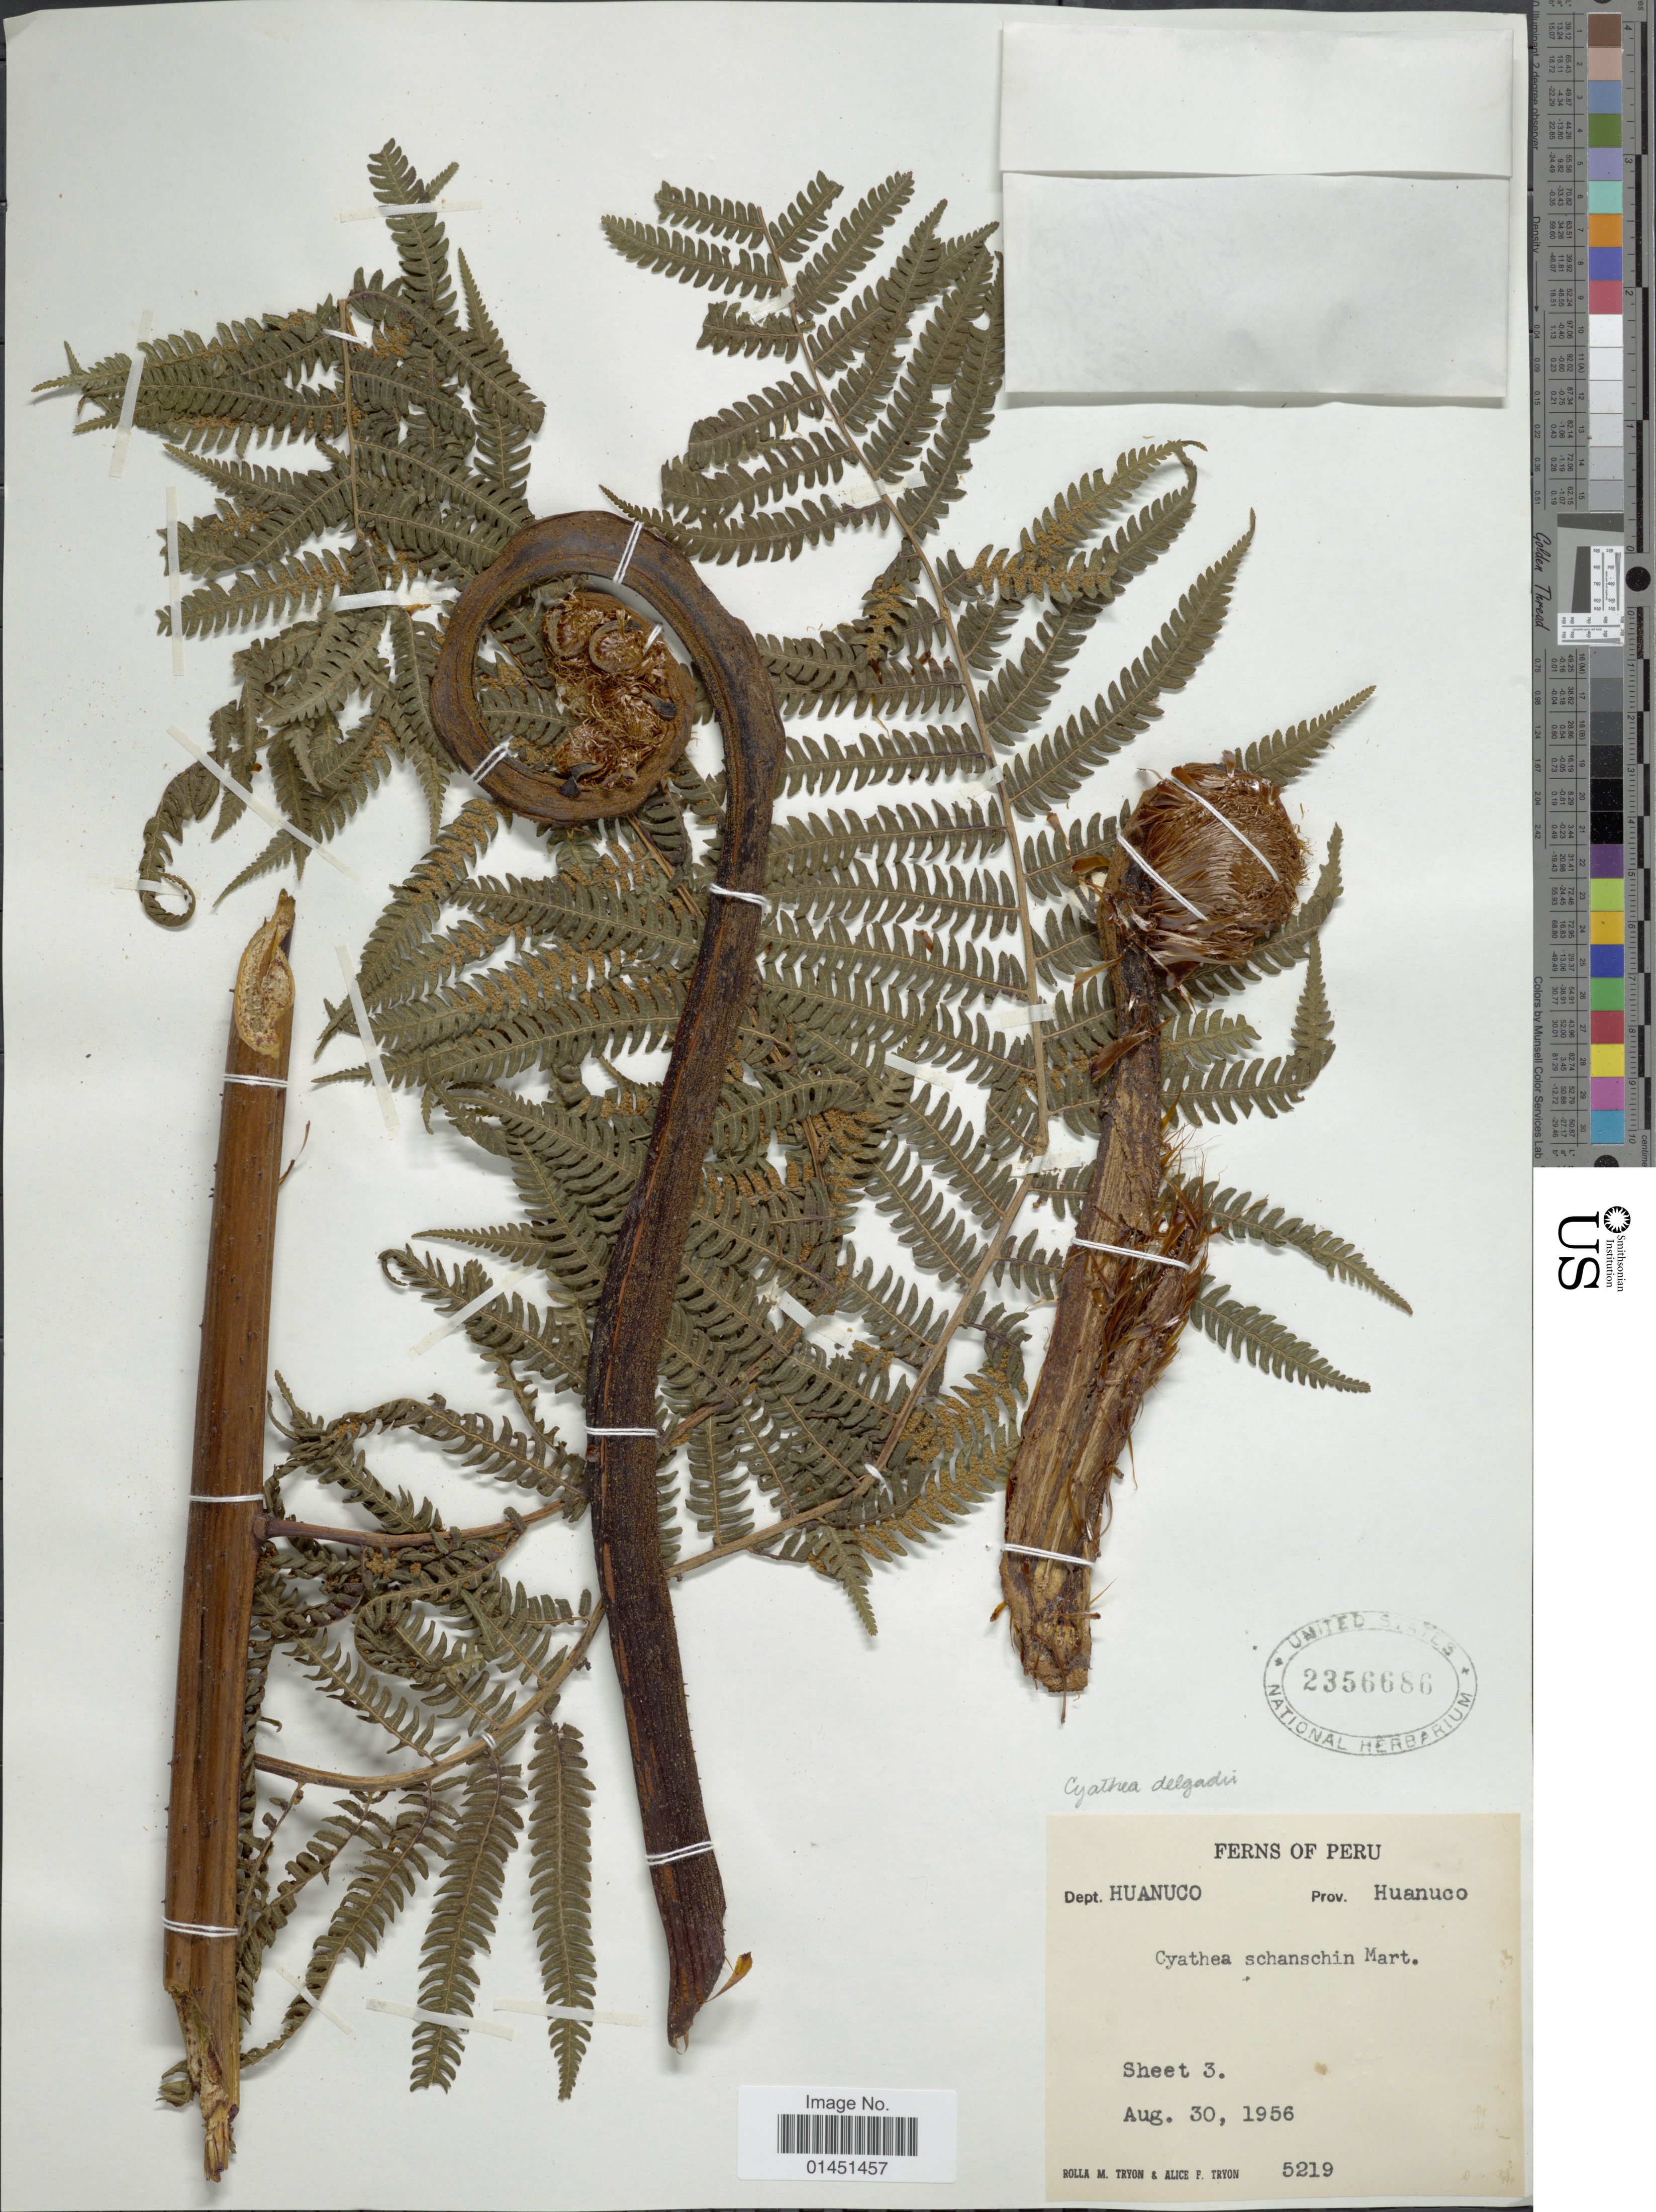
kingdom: Plantae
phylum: Tracheophyta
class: Polypodiopsida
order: Cyatheales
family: Cyatheaceae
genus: Cyathea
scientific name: Cyathea delgadii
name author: Pohl ex Sternb.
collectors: R. M. Tryon & A. F. Tryon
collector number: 5219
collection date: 1956-08-30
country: Peru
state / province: Huánuco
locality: Prov. Huanuco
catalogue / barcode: US 2356686